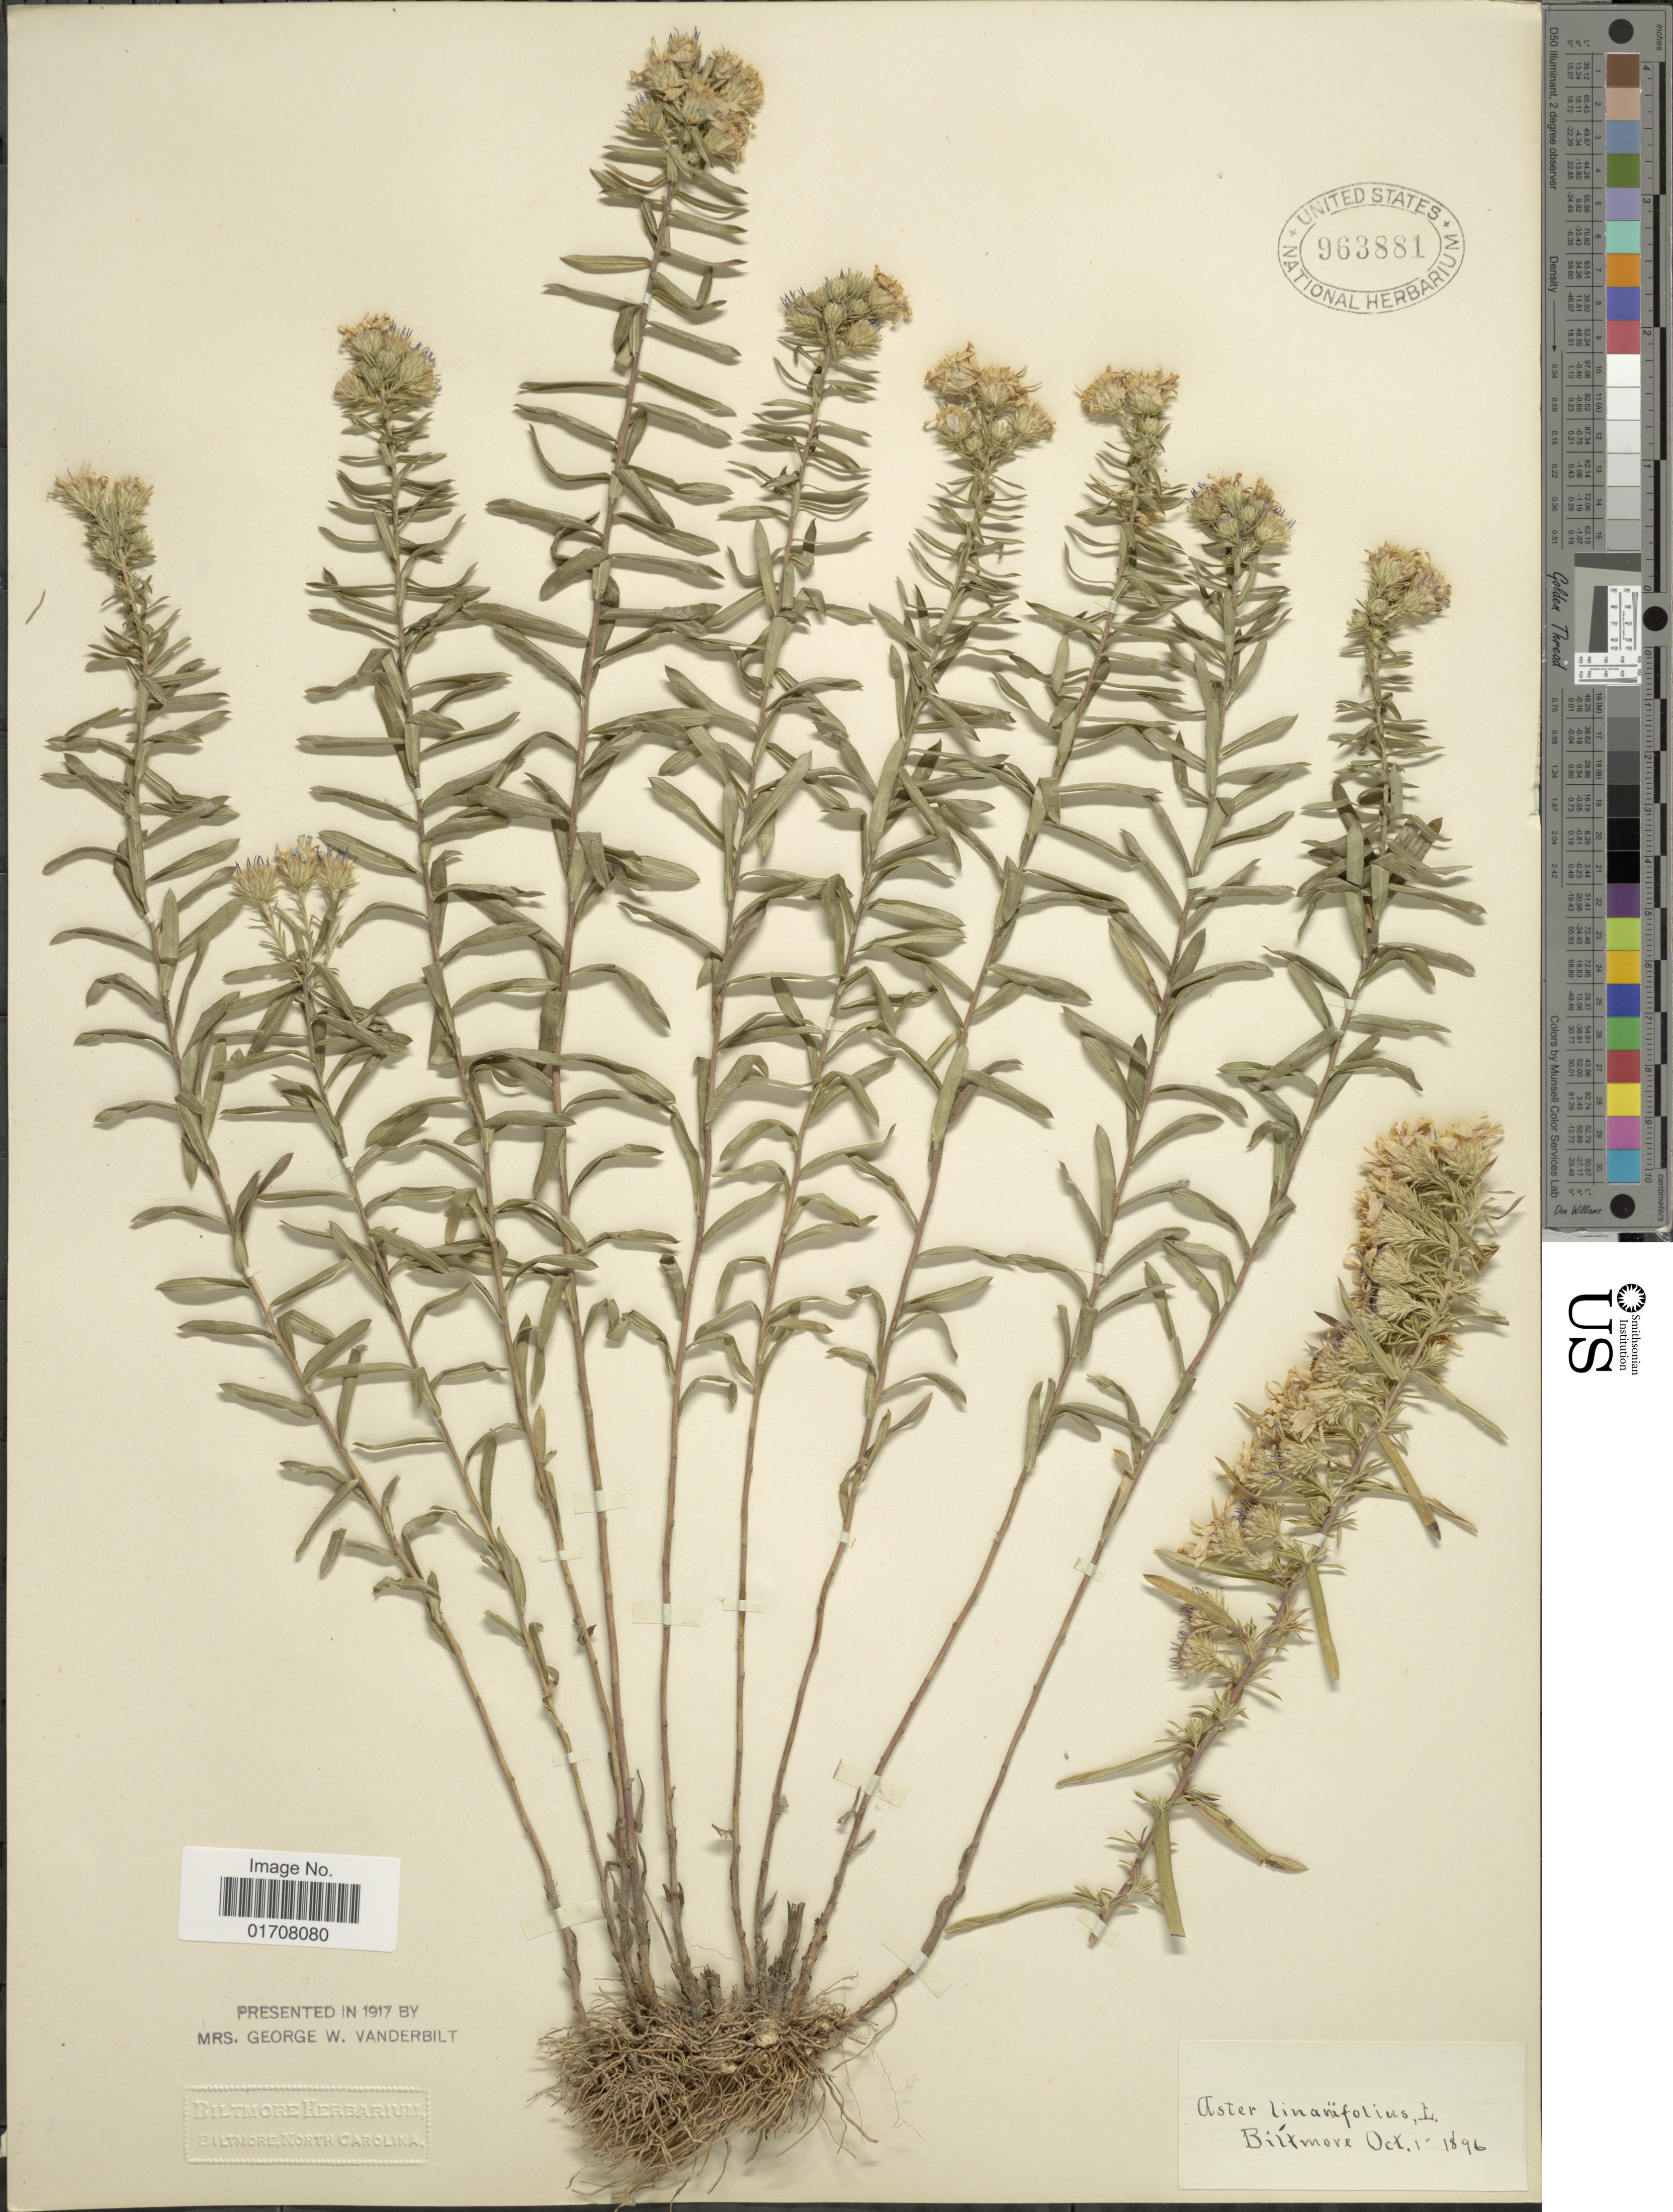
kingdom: Plantae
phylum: Tracheophyta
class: Magnoliopsida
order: Asterales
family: Asteraceae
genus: Ionactis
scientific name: Ionactis linariifolia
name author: (L.) Greene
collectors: Biltmore Herbarium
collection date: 1896-10-01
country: United States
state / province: North Carolina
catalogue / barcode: US 963881